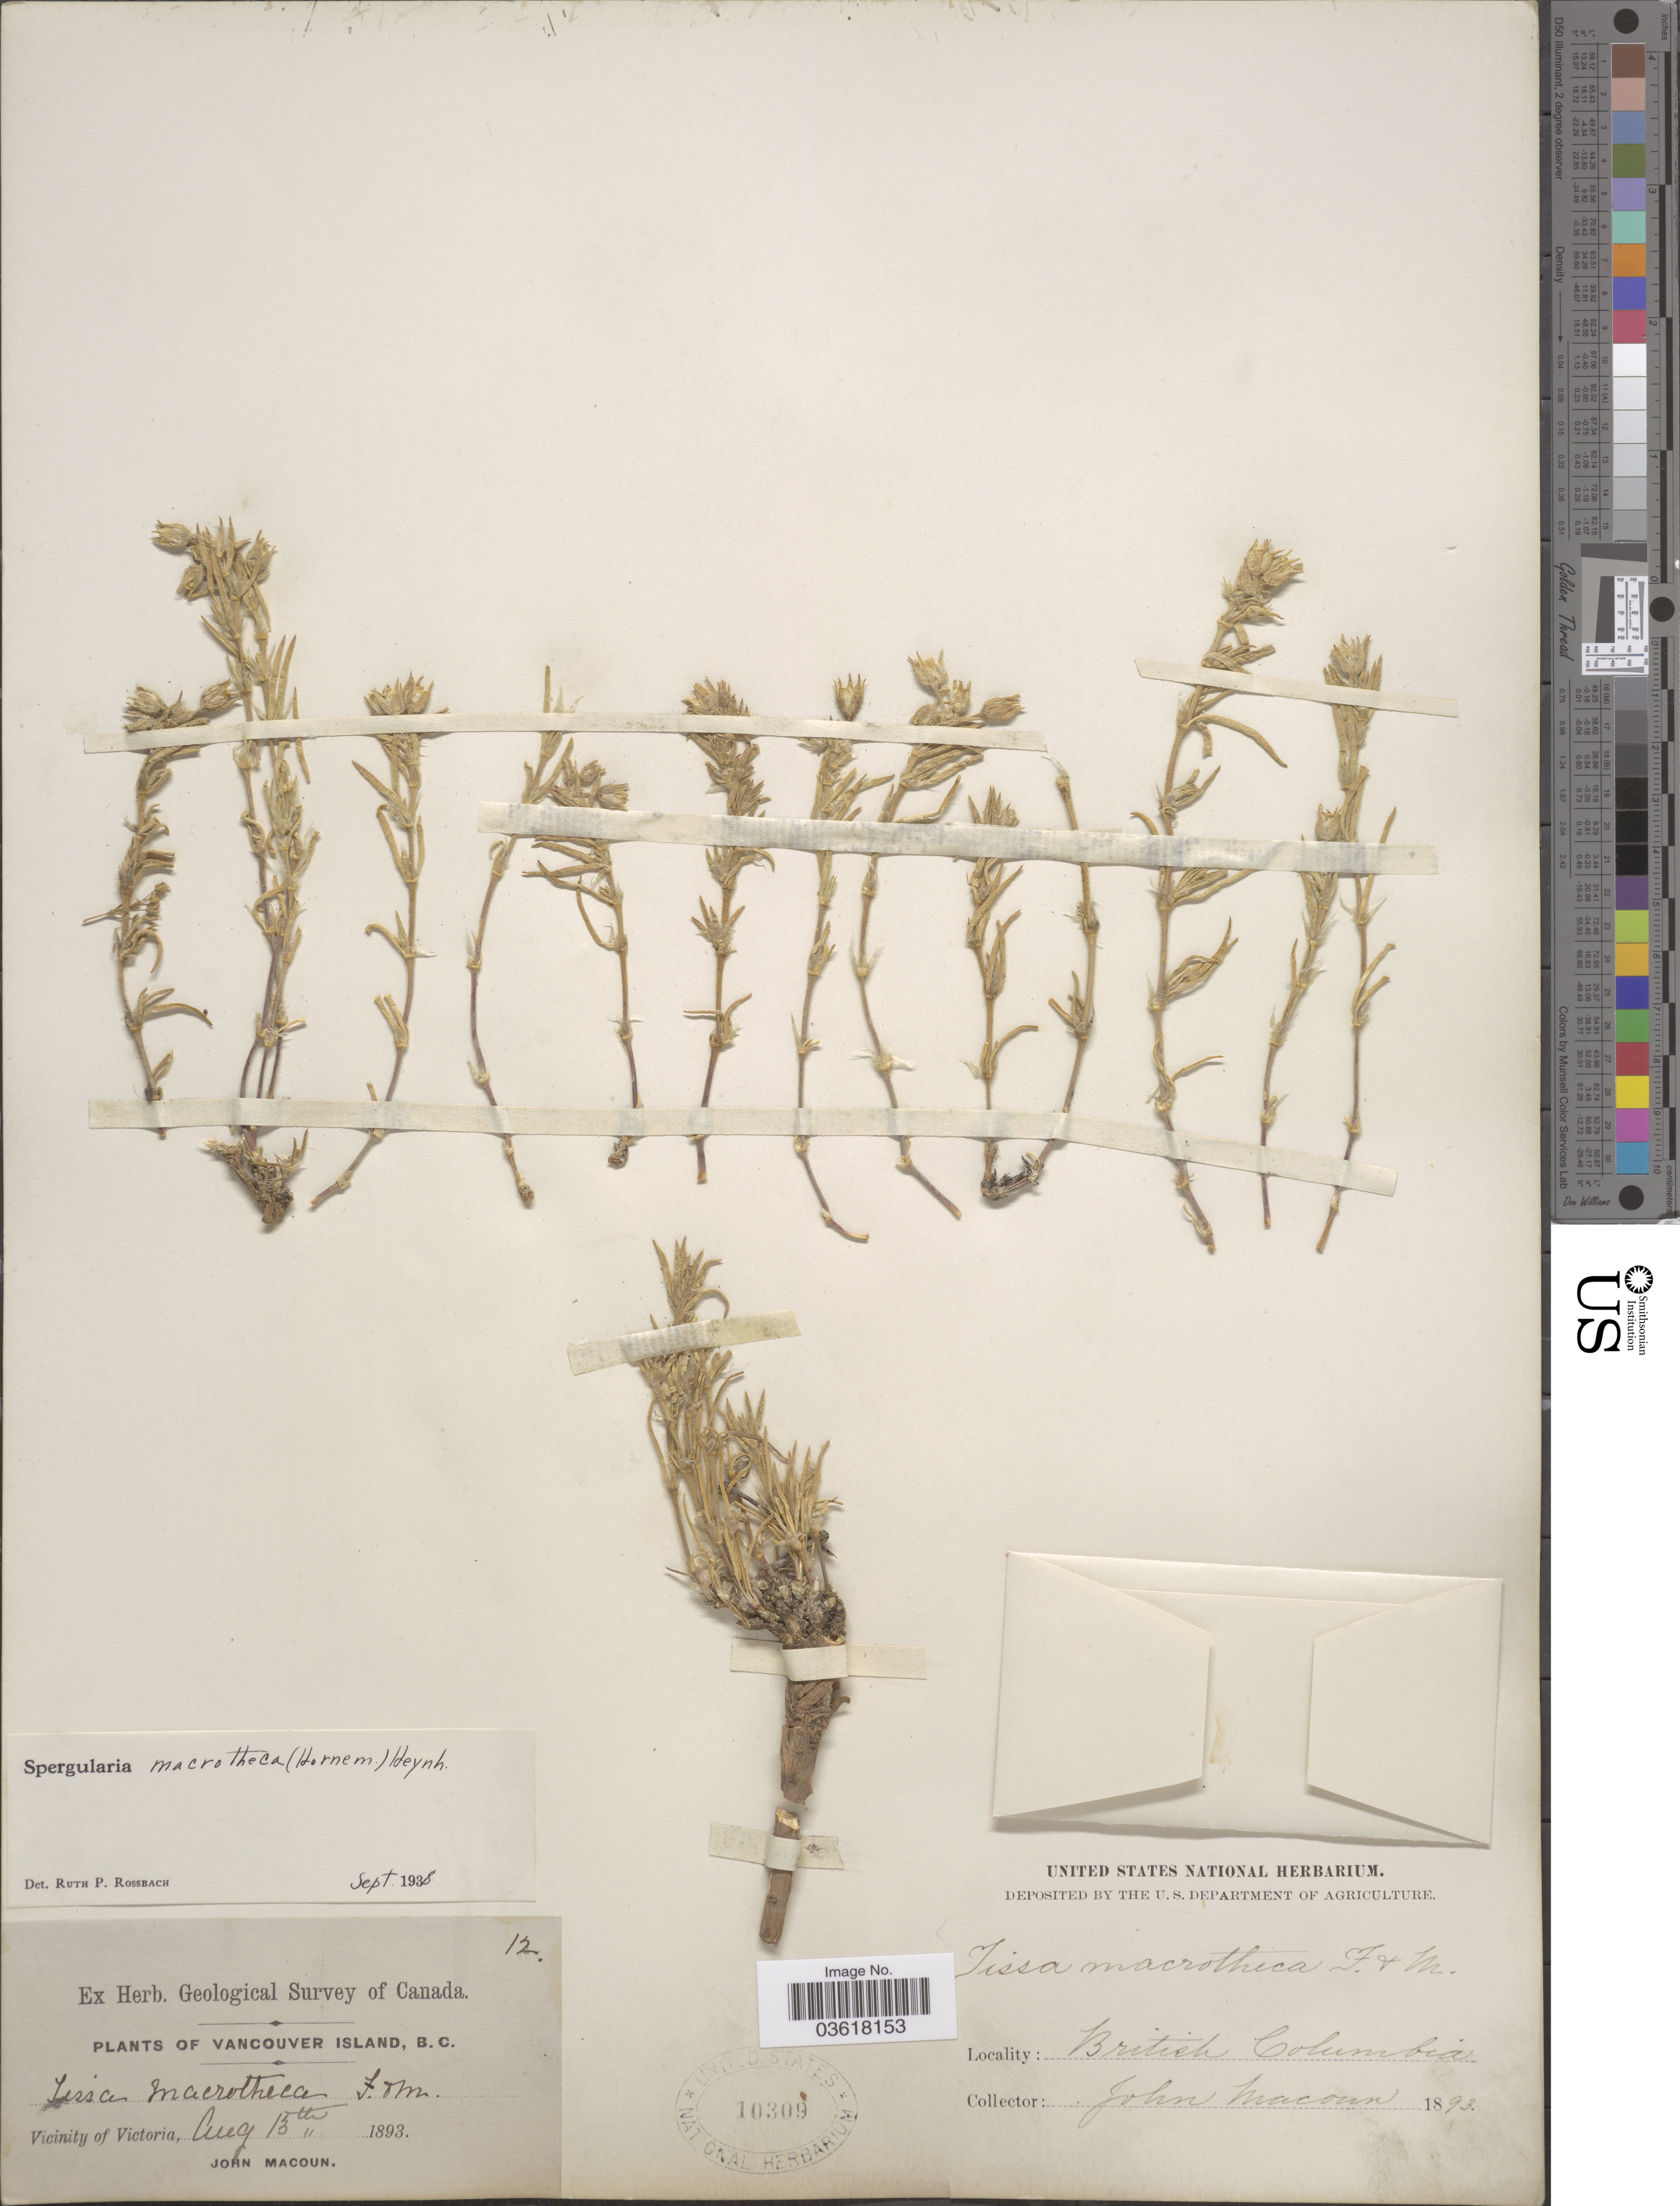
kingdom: Plantae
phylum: Tracheophyta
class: Magnoliopsida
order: Caryophyllales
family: Caryophyllaceae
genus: Spergularia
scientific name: Spergularia macrotheca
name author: (Hornem.) Heynh.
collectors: J. Macoun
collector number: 12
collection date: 1893-08-13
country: Canada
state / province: British Columbia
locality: Vancouver Island. Vicinity of Victoria.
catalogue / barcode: US 10309